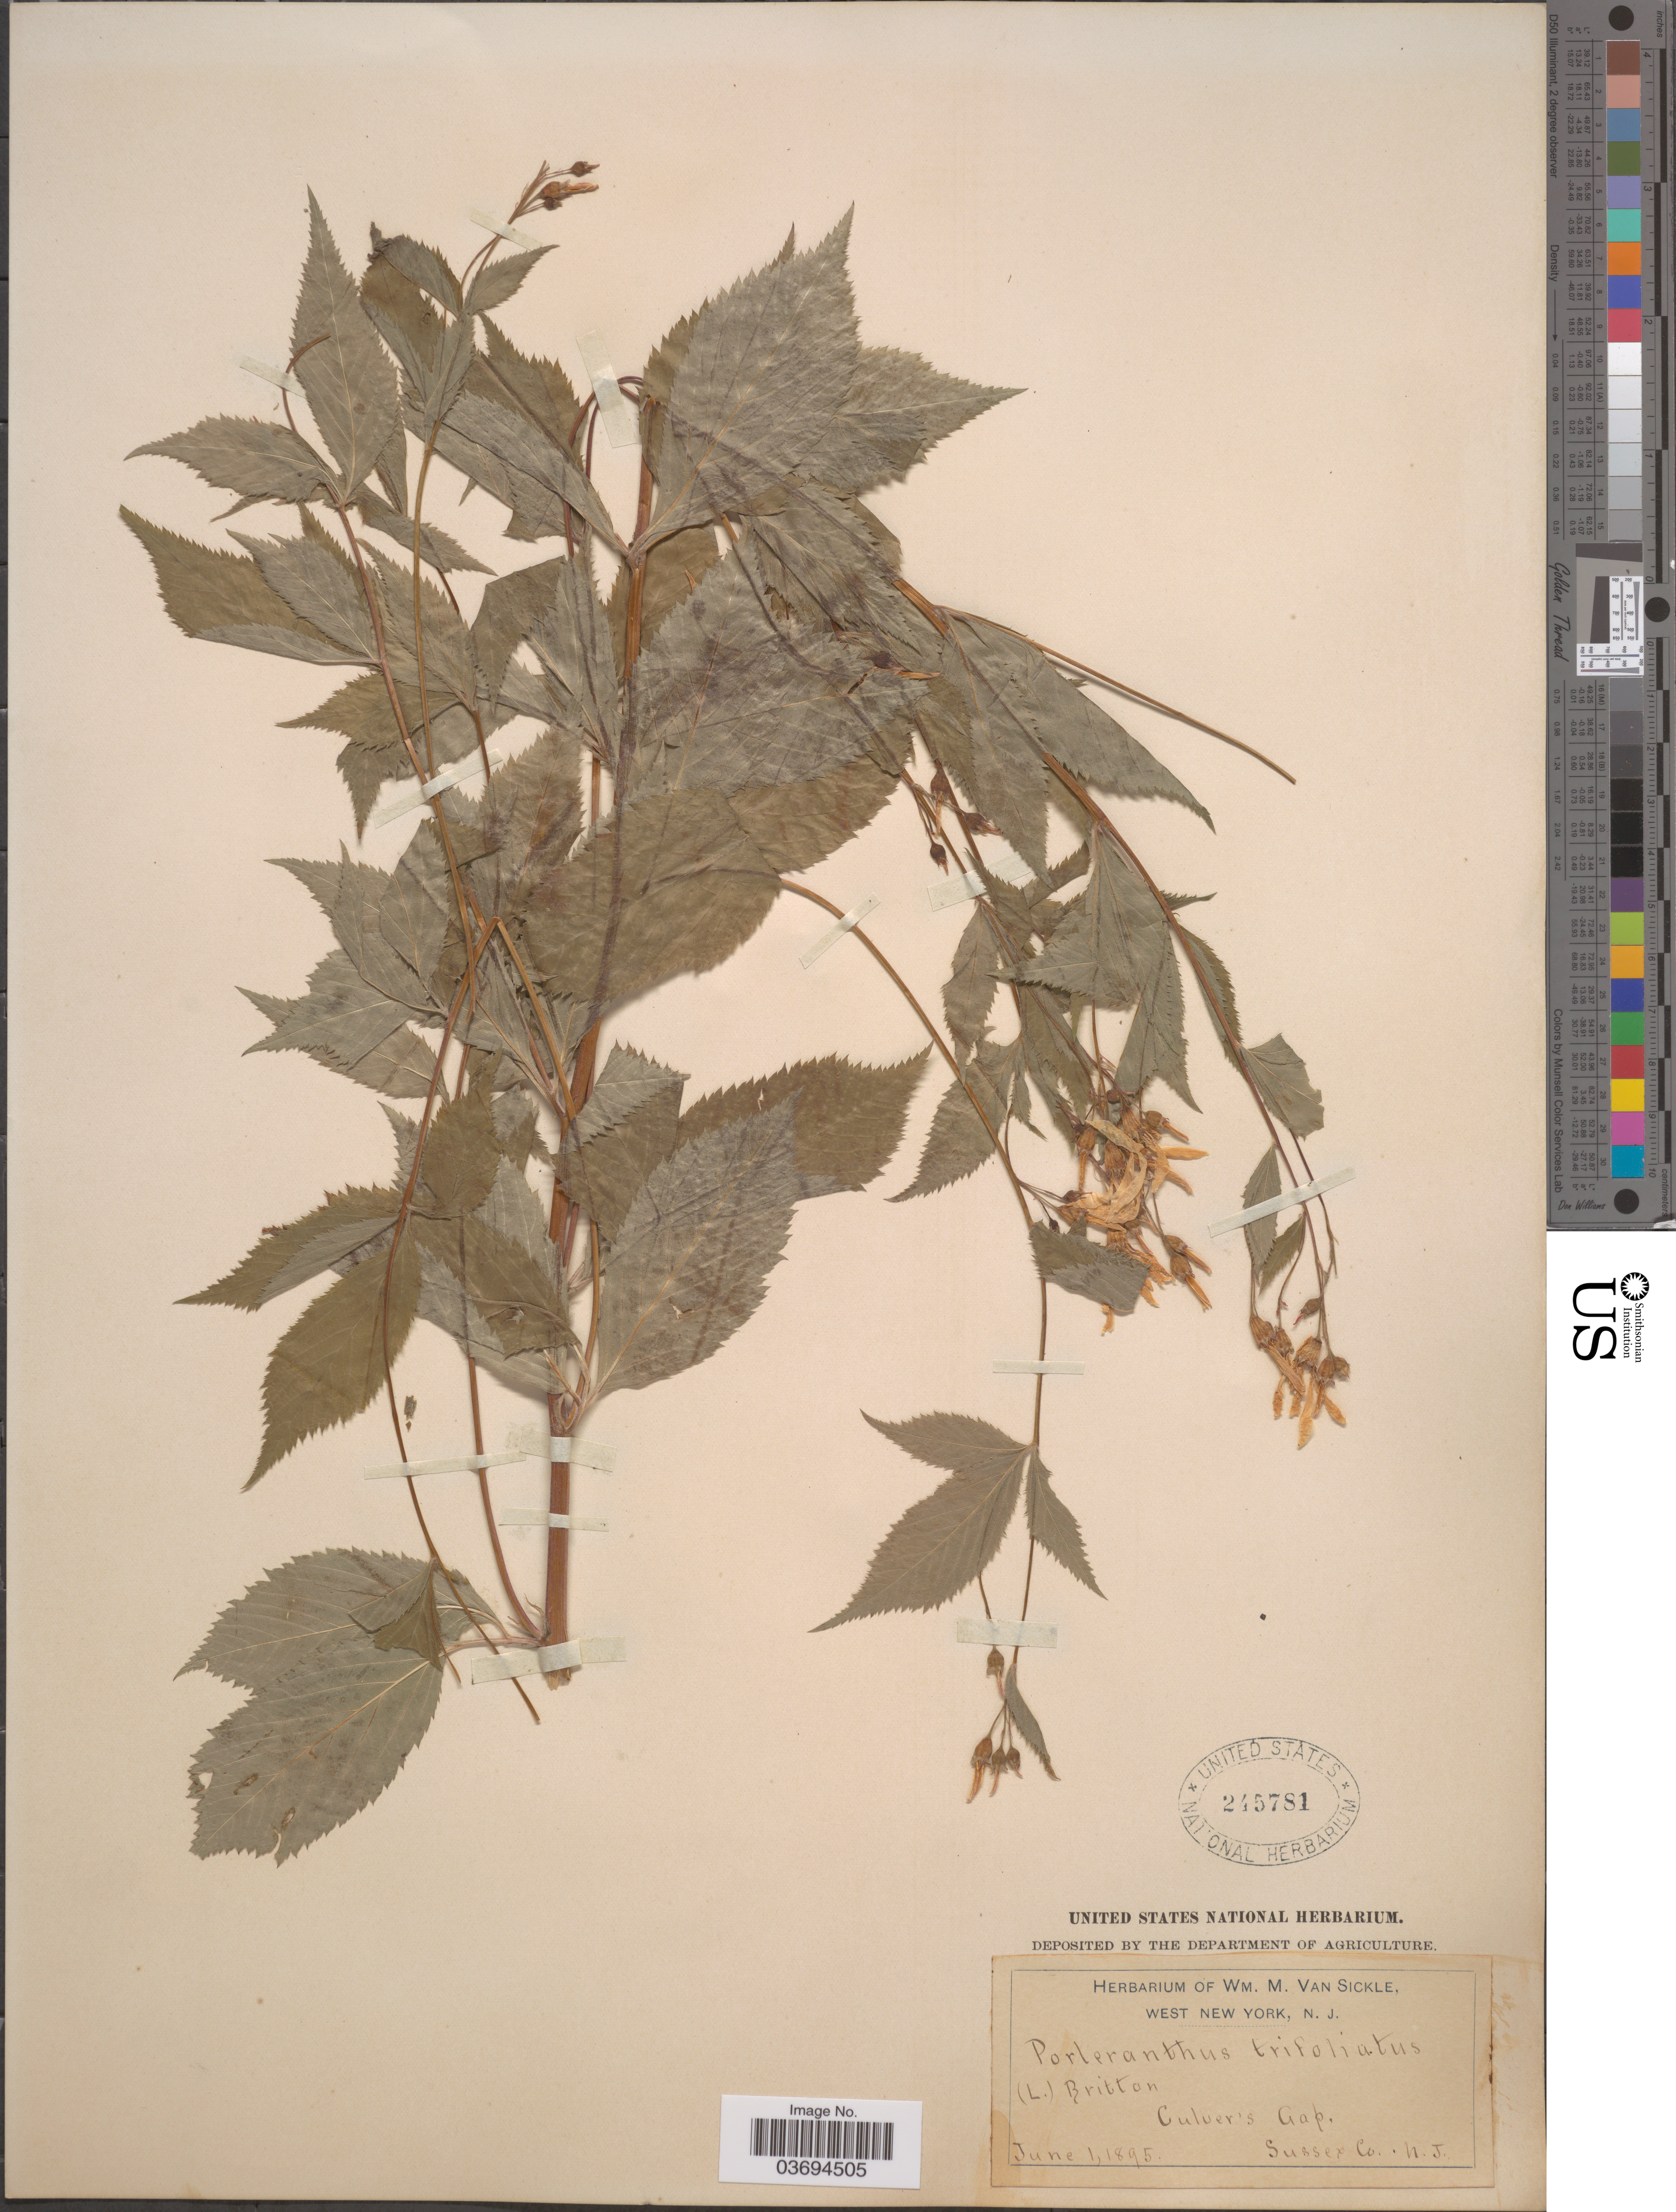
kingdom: Plantae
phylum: Tracheophyta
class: Magnoliopsida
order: Rosales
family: Rosaceae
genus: Gillenia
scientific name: Gillenia trifoliata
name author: (L.) Moench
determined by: Strong, Mark T., (BOT), Smithsonian Institution - National Museum of Natural History (UNITED STATES)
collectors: ex herb. Wm. M. Van Sickle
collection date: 1895-06-01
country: United States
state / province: New Jersey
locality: Culver's Gap. Sussex Co.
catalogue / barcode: US 245781